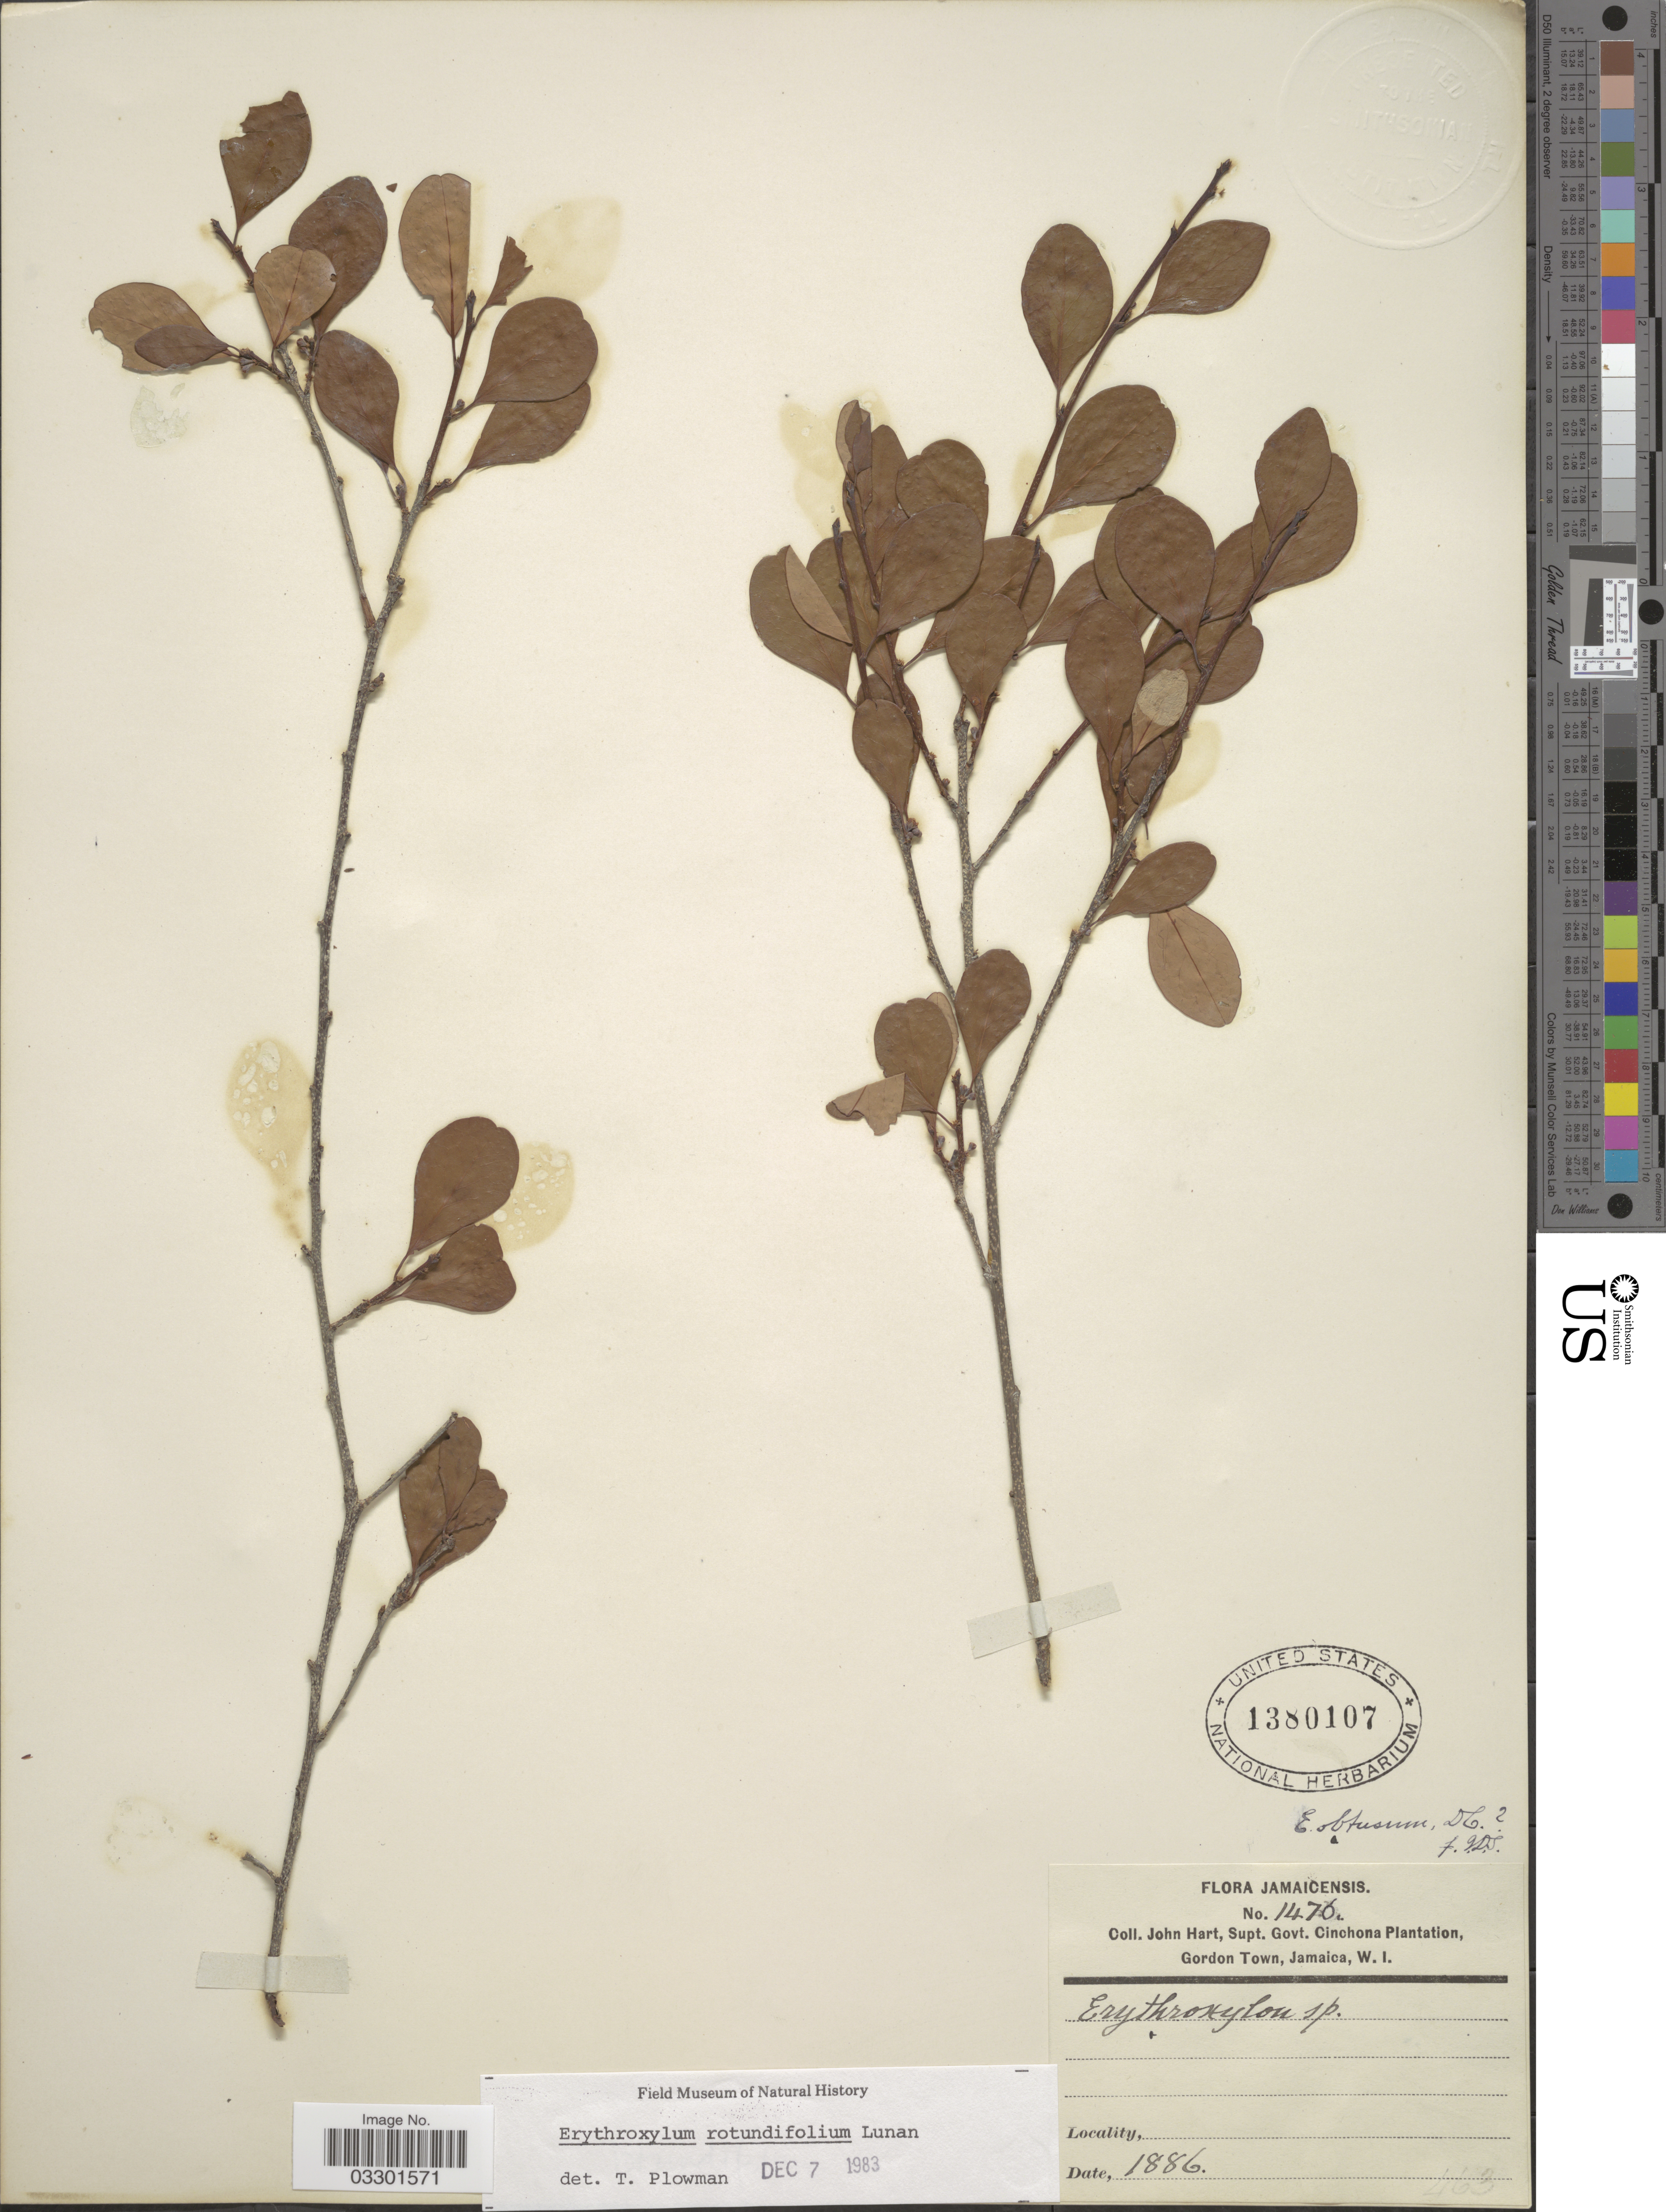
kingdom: Plantae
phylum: Tracheophyta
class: Magnoliopsida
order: Malpighiales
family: Erythroxylaceae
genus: Erythroxylum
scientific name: Erythroxylum rotundifolium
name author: Lunan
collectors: J. H. Hart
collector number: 1476*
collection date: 1886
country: Jamaica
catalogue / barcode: US 1380107